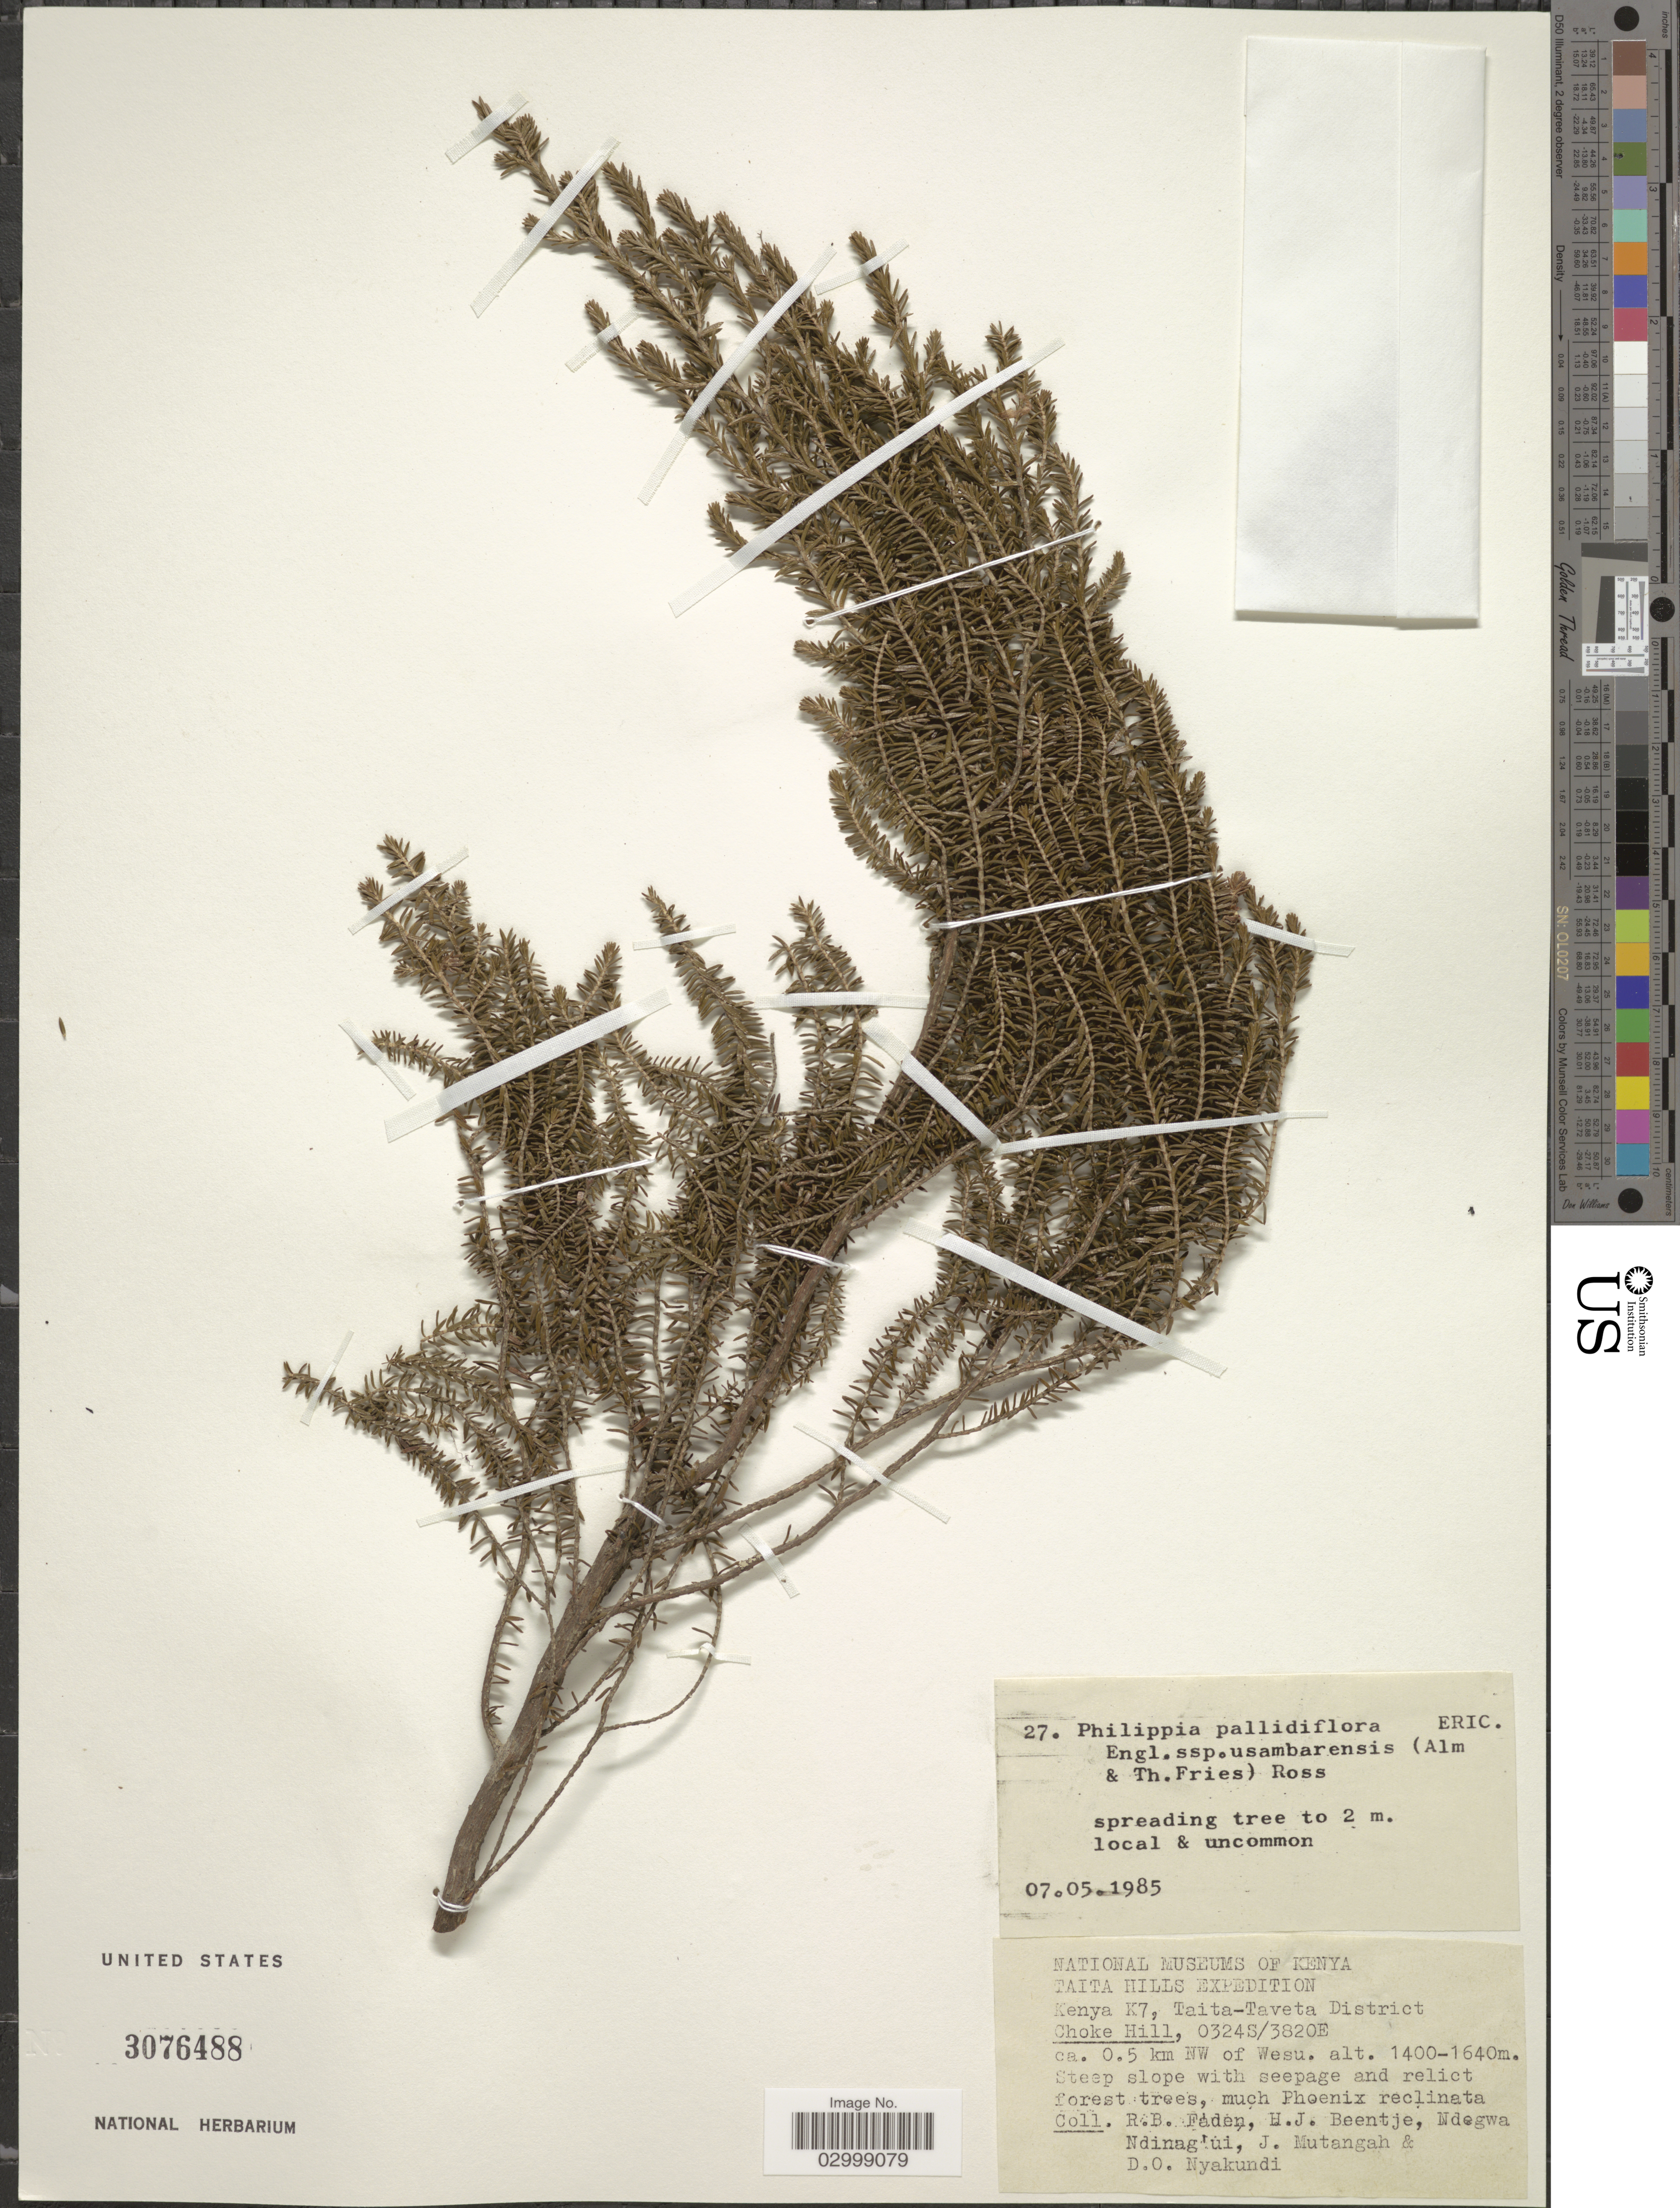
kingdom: Plantae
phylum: Tracheophyta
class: Magnoliopsida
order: Ericales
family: Ericaceae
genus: Philippia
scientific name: Philippia pallidiflora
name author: Engl.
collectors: R. B. Faden, H. J. Beentje, Ndegwa Ndiang'ui, J. Mutangah & D. Nyakundi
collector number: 27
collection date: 1985-05-07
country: Kenya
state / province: Taita Taveta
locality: Taita Hills, Kenya K7, Taita-Taveta District, Choke Hill, ca. 0.5 km NW of Wesu.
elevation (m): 1400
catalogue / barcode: US 3076488